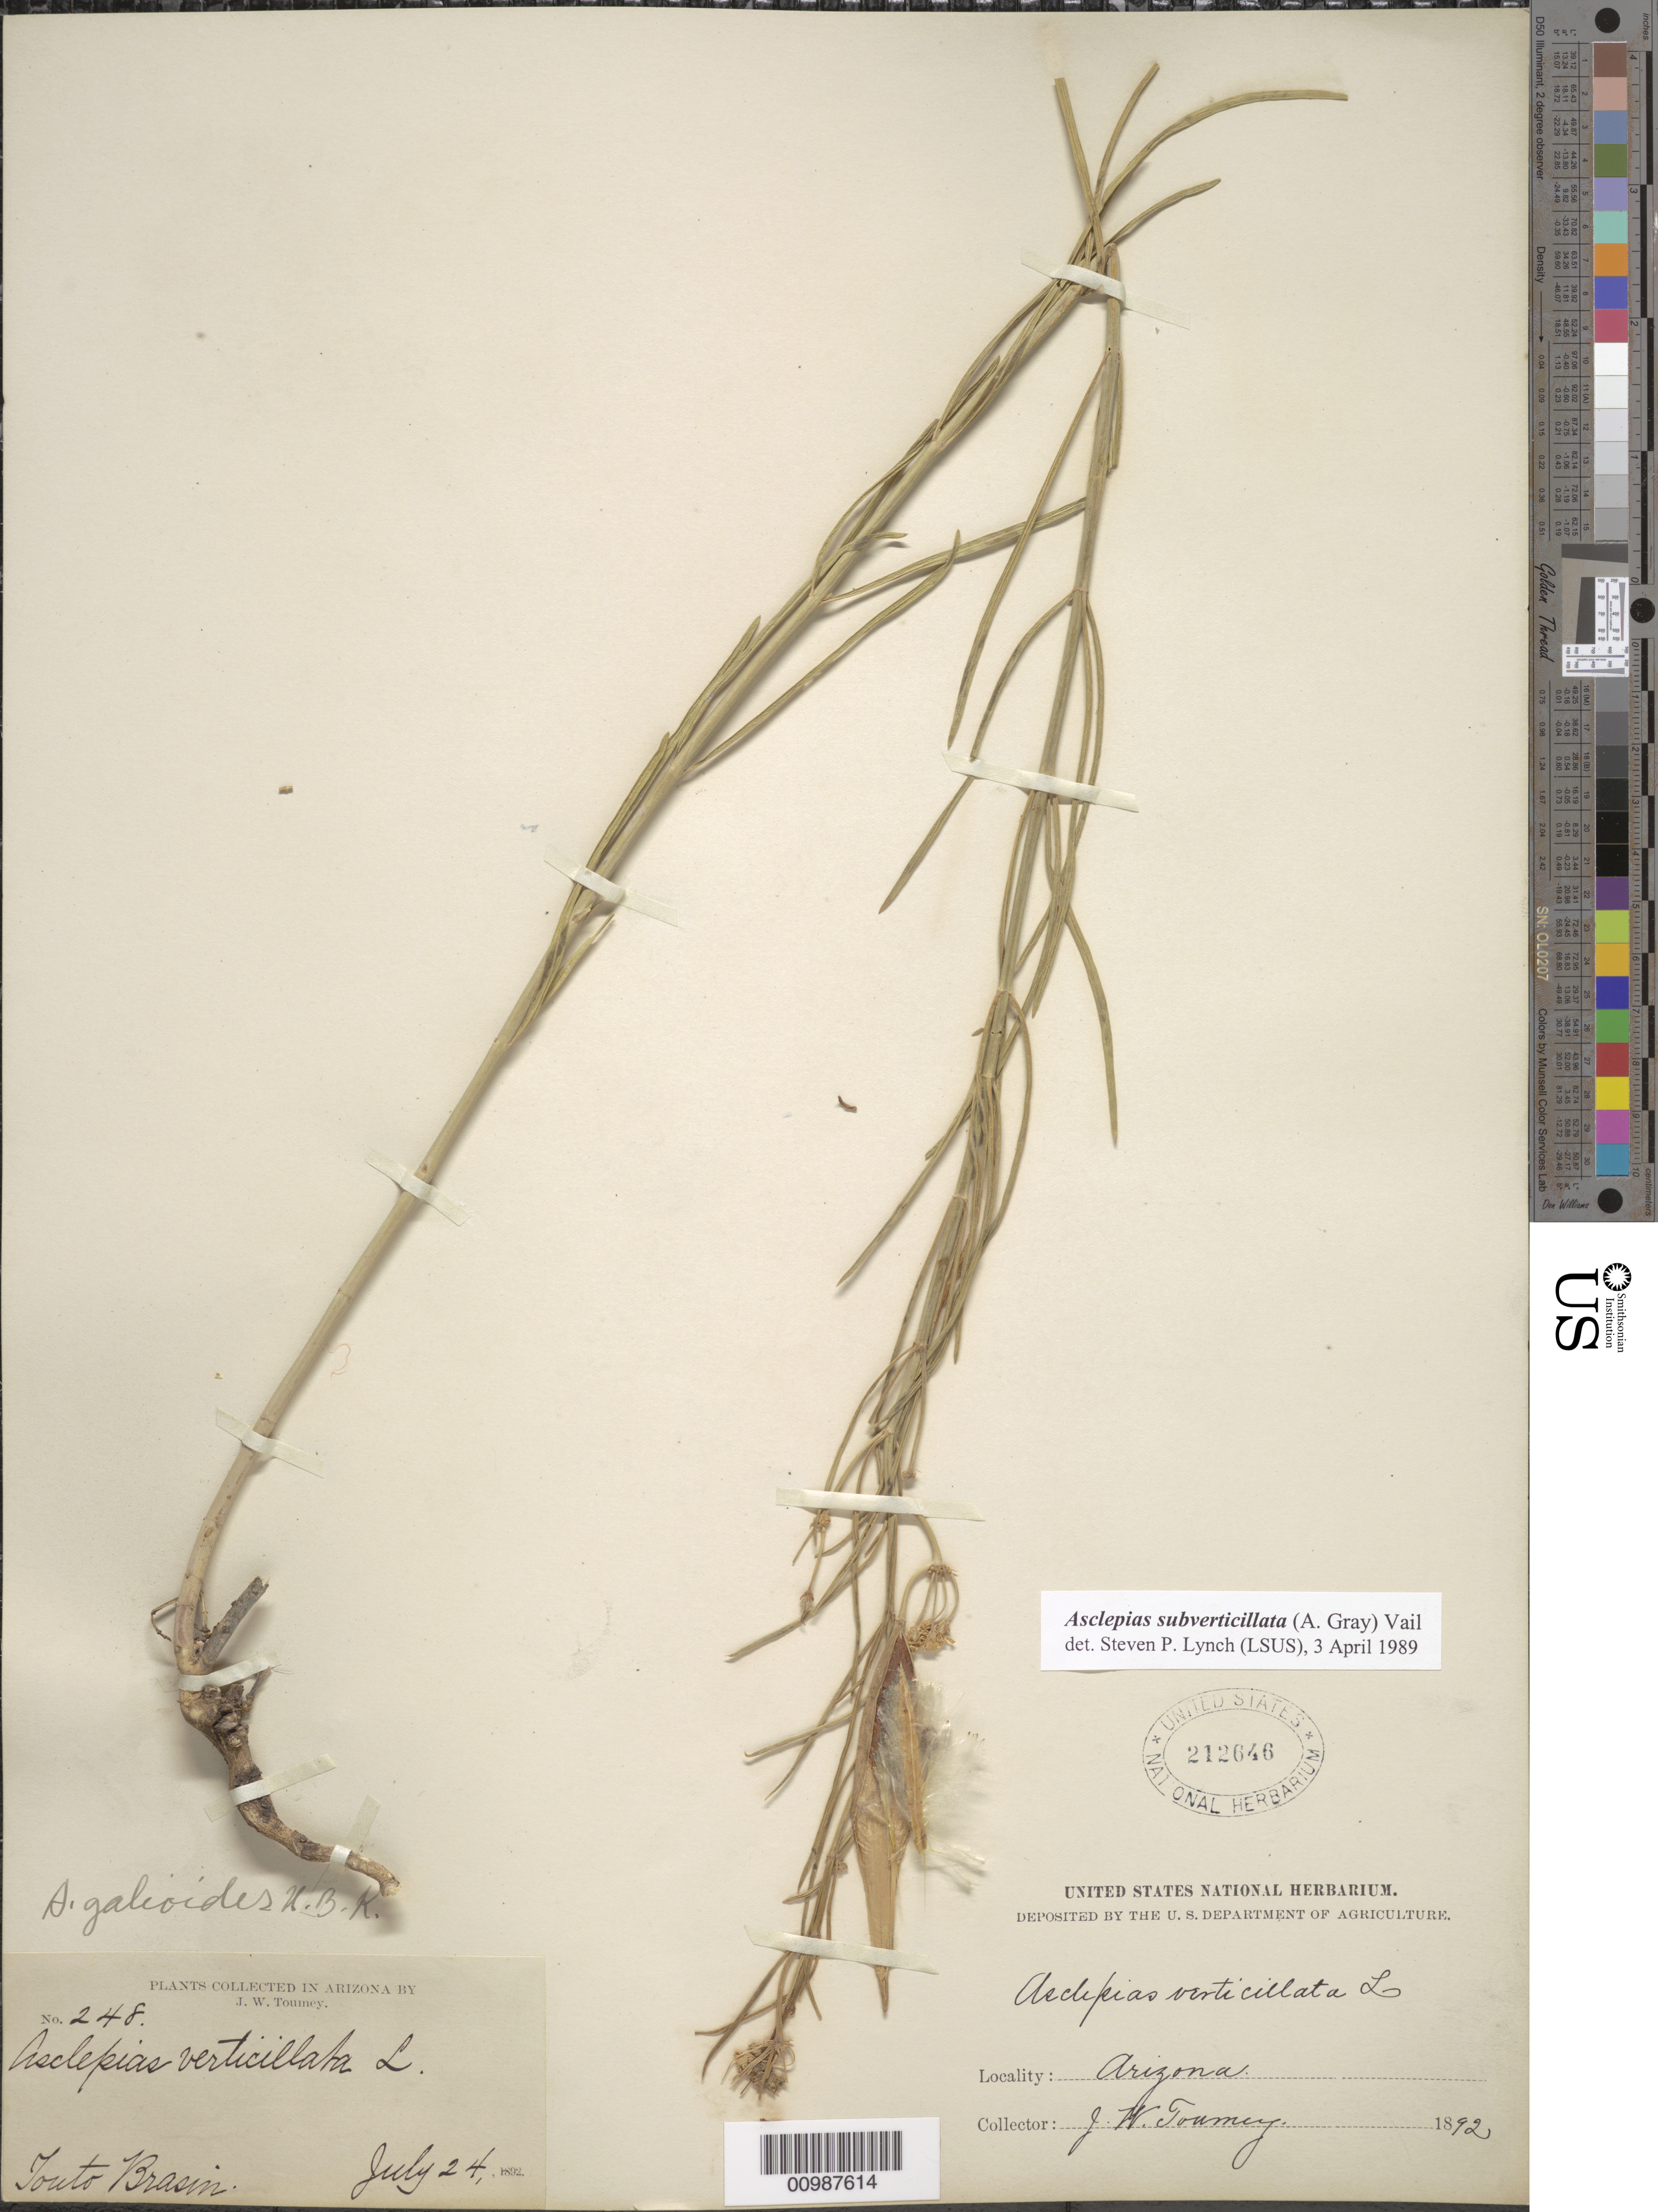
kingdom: Plantae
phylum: Tracheophyta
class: Magnoliopsida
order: Gentianales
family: Apocynaceae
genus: Asclepias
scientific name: Asclepias subverticillata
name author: (A. Gray) Vail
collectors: J. W. Toumey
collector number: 248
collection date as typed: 24 Jul 1892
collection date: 1892-07-24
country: United States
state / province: Arizona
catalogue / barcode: US 212646